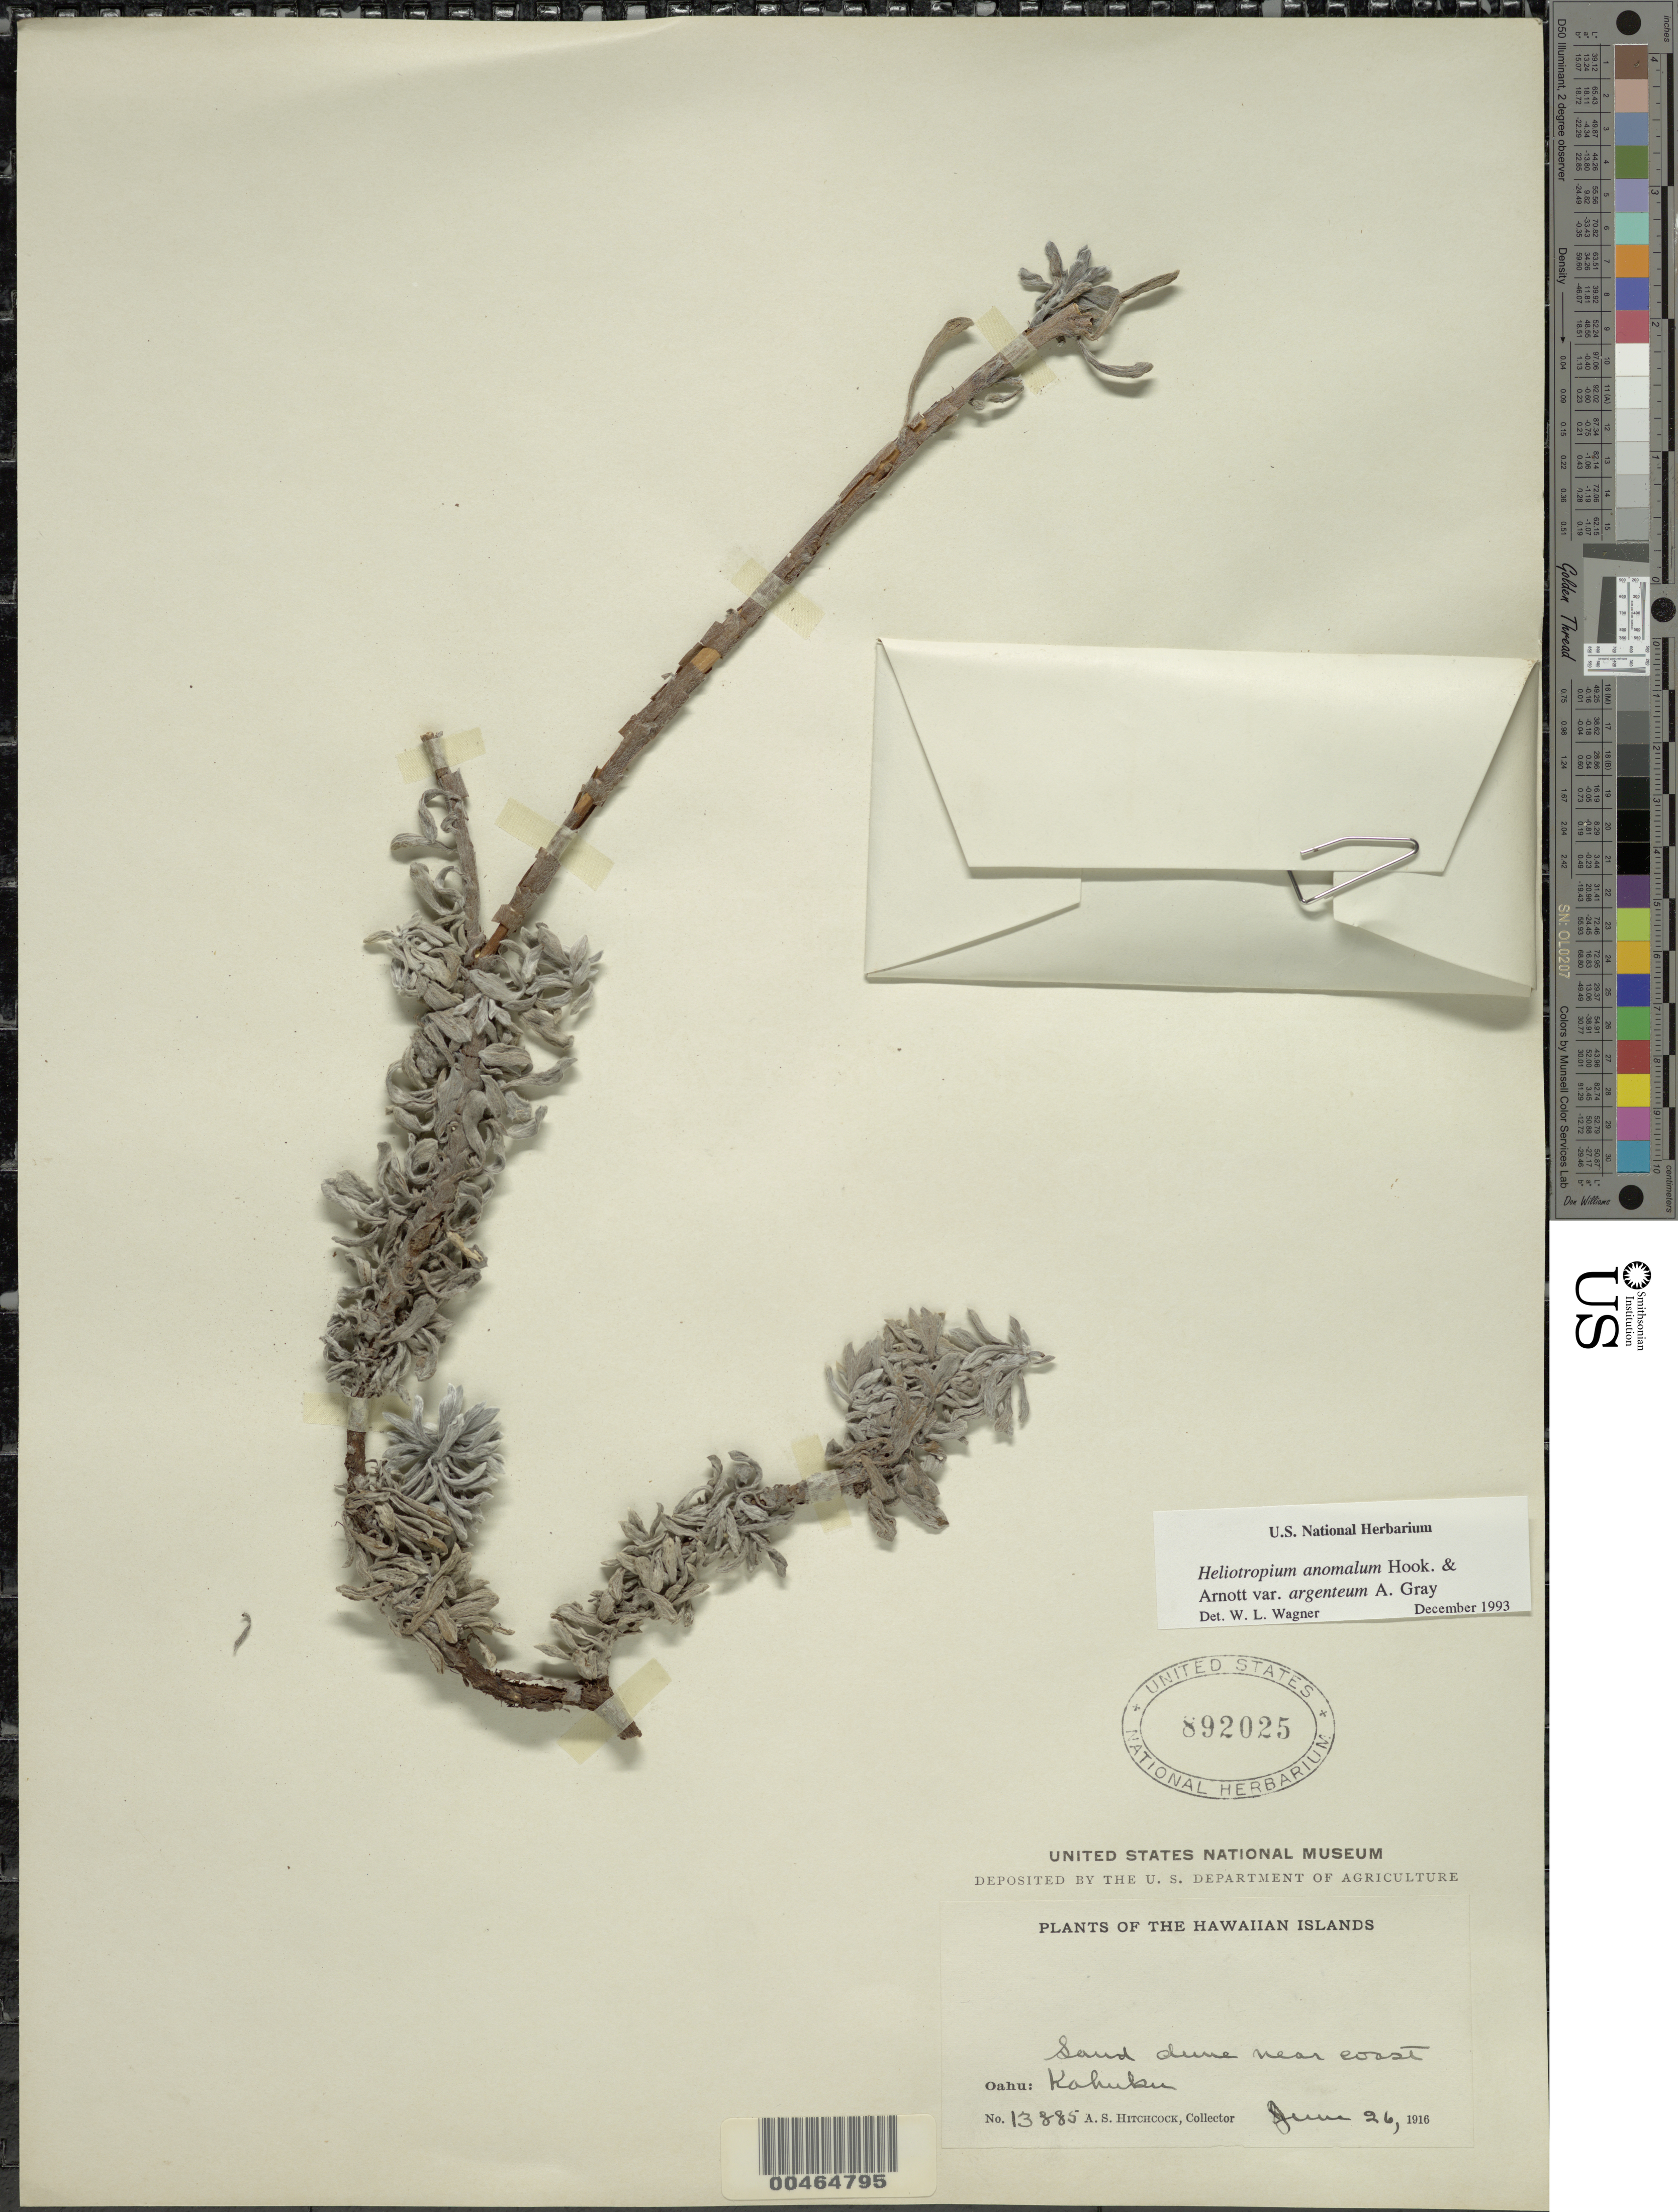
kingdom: Plantae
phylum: Tracheophyta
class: Magnoliopsida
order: Boraginales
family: Heliotropiaceae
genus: Heliotropium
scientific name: Heliotropium anomalum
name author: Hook. & Arn.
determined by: Wagner, W. L., (BOT), Smithsonian Institution - National Museum of Natural History (UNITED STATES)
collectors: A. S. Hitchcock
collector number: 13885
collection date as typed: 26 Jun 1916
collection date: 1916-06-26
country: United States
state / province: Hawaii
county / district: Honolulu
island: Oahu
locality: Kahuku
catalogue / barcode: US 892025